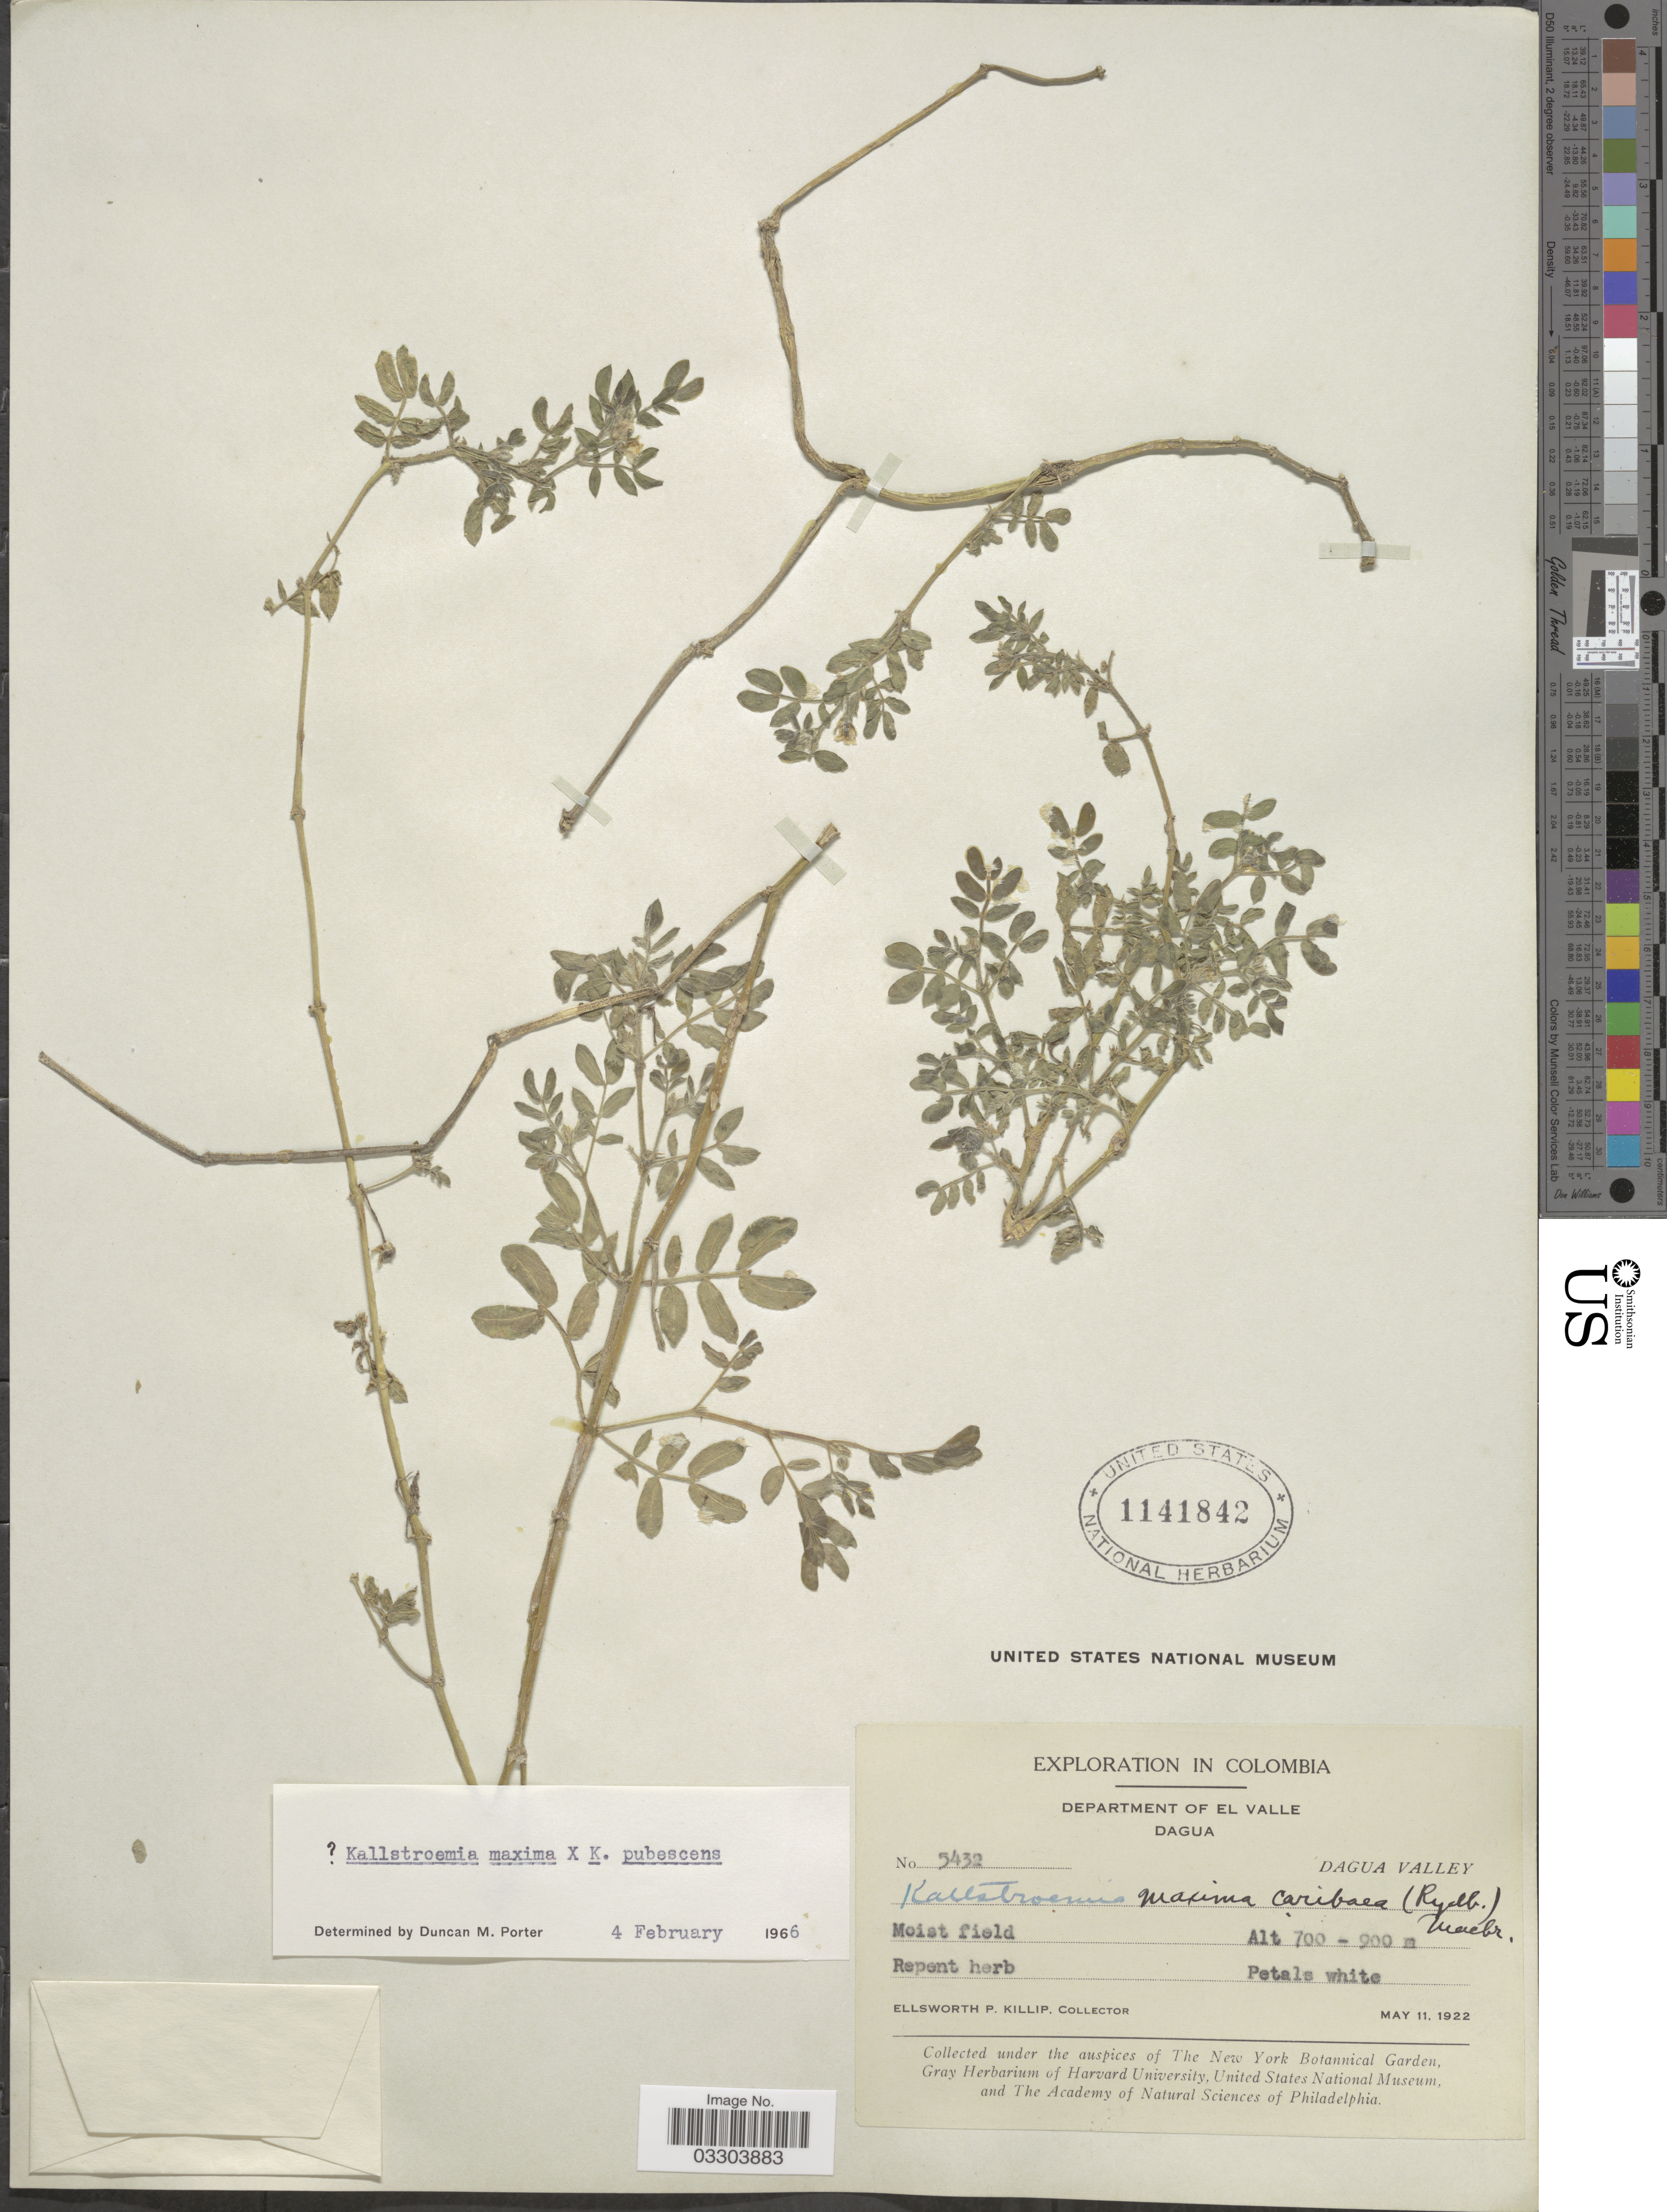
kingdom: Plantae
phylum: Tracheophyta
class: Magnoliopsida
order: Zygophyllales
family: Zygophyllaceae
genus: Kallstroemia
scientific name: Kallstroemia maxima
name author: (L.) Hook. & Arn.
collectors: E. P. Killip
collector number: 5432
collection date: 1922-05-11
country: Colombia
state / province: Valle del Cauca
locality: Department of El Valle. Dagua. Dagua Valley.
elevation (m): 700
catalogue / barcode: US 1141842